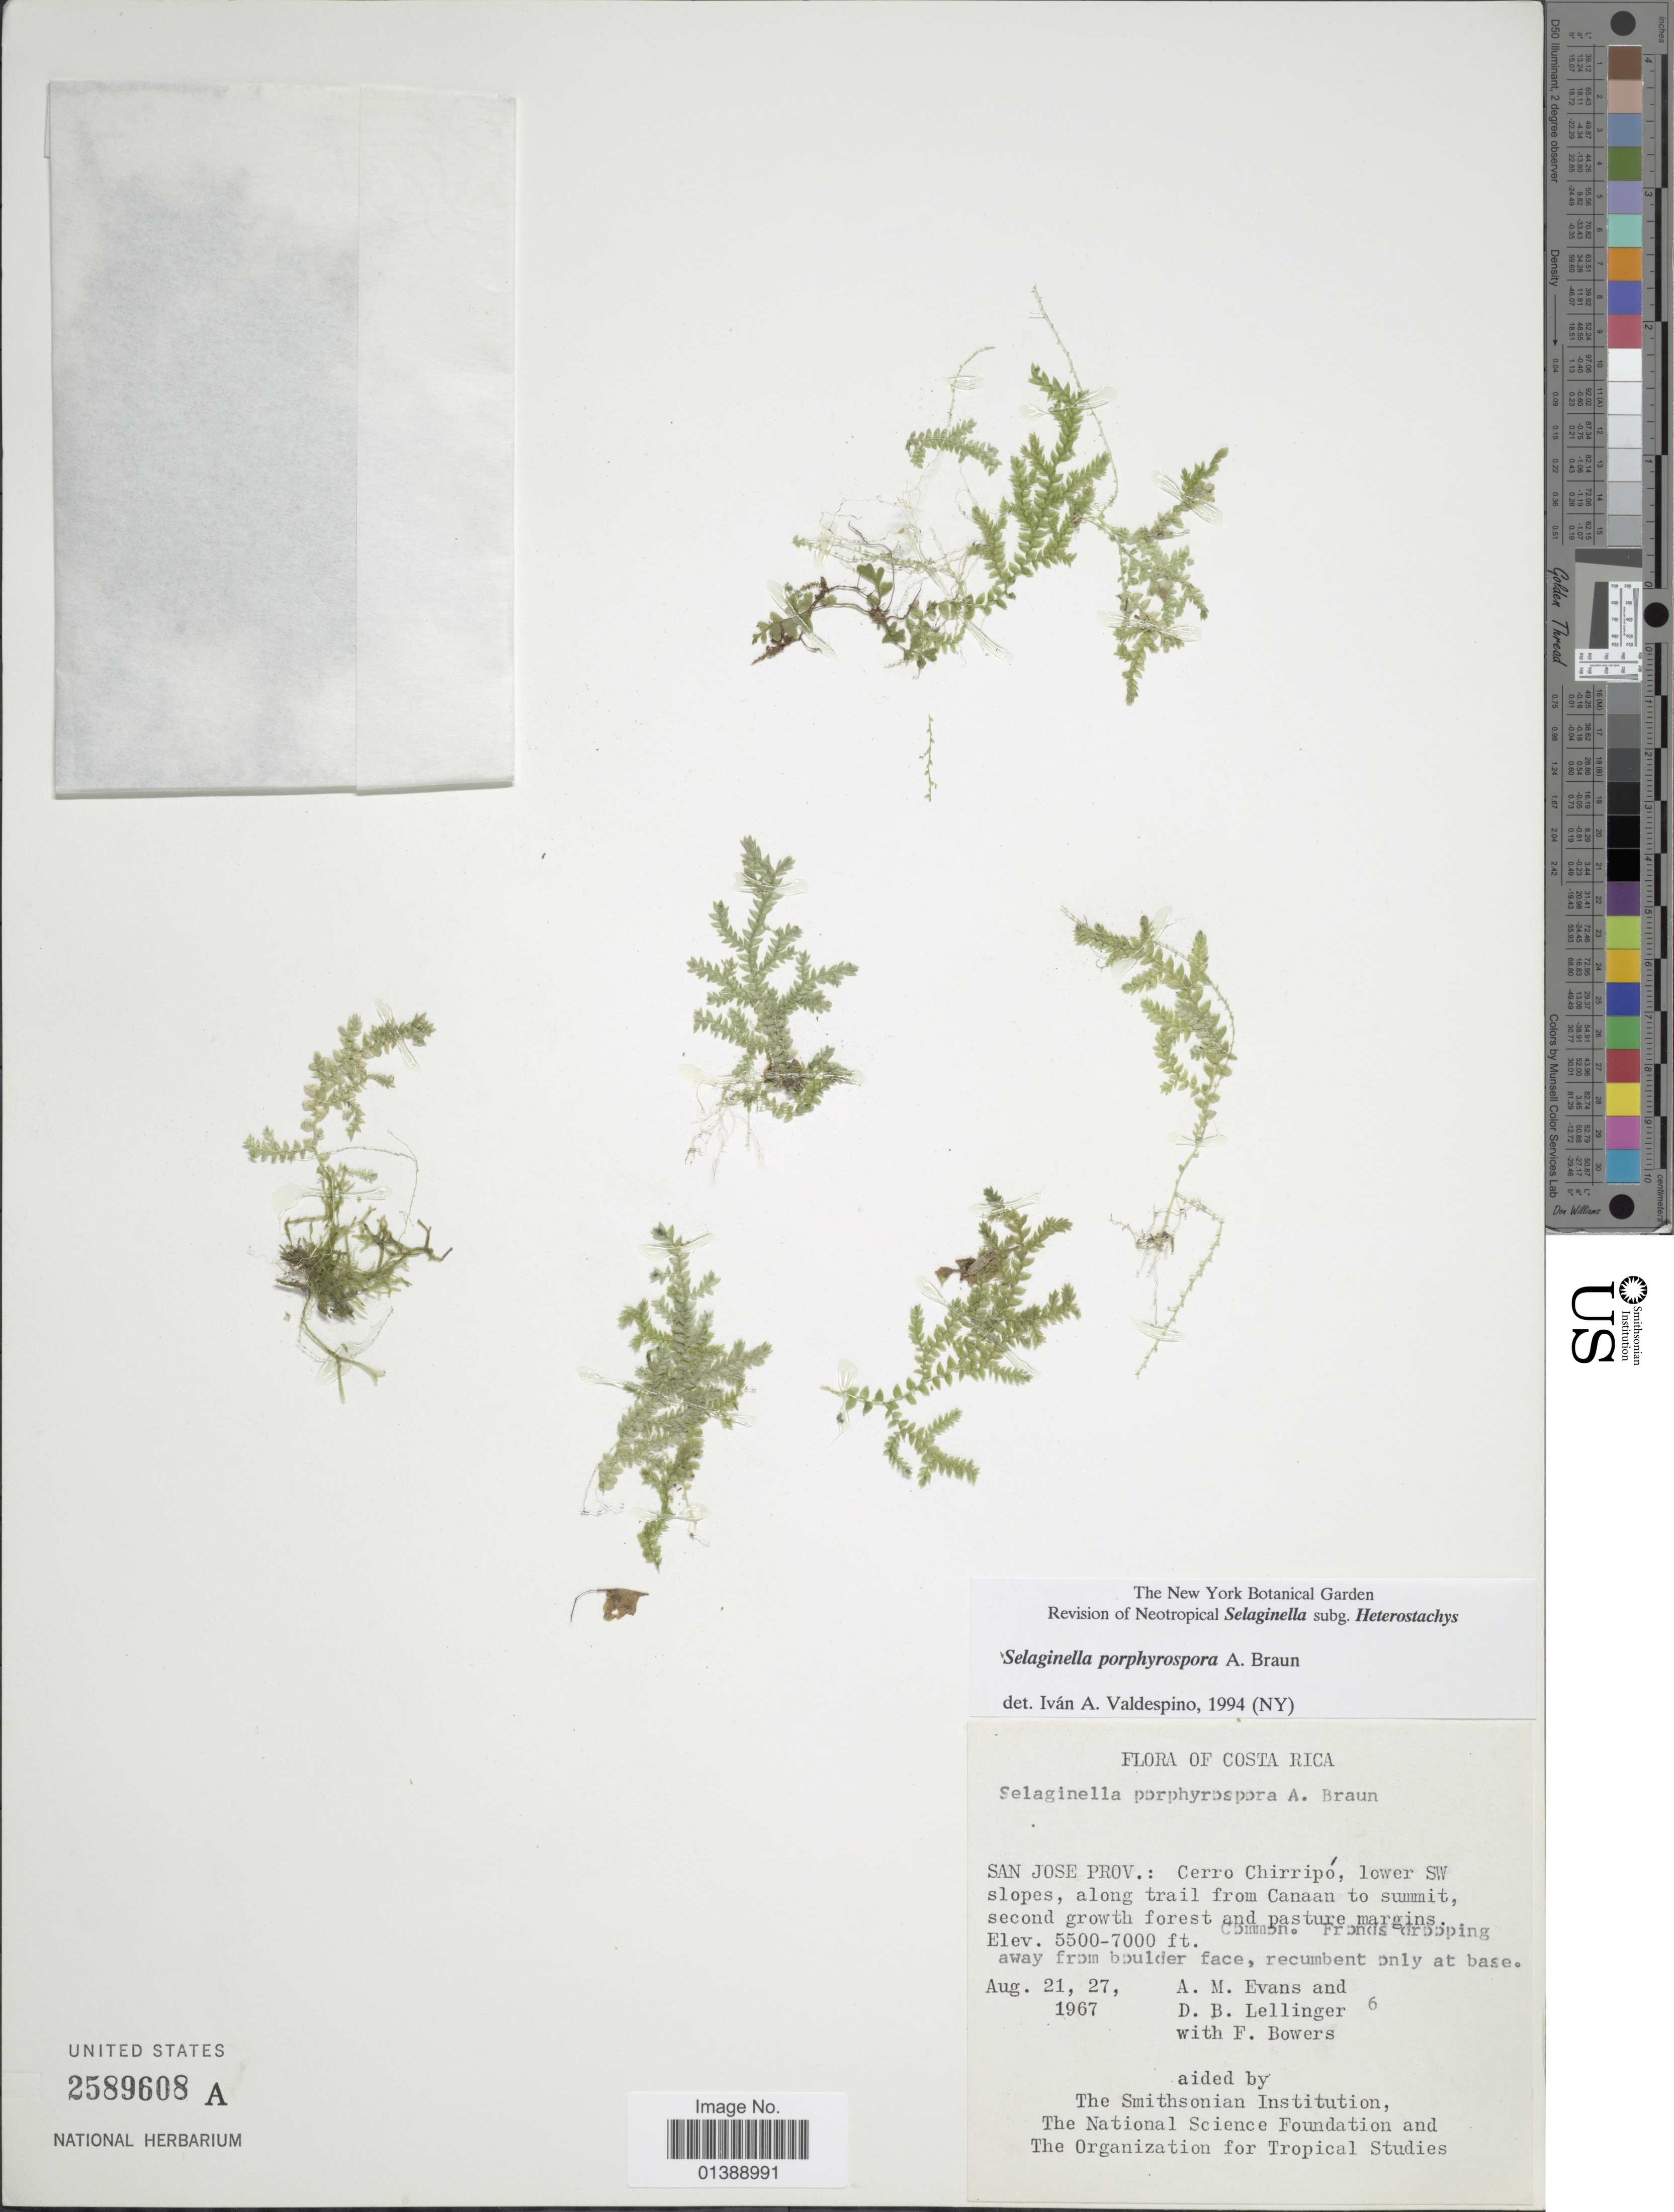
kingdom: Plantae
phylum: Tracheophyta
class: Lycopodiopsida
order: Selaginellales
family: Selaginellaceae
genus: Selaginella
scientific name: Selaginella porphyrospora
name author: A. Braun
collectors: A. M. Evans, D. B. Lellinger & F. Bowers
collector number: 6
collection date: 1967-08-21/1967-08-27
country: Costa Rica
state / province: San José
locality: Cerro Chirripó, lower SW slopes, along trail from Canaan to summit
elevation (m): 1676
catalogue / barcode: US 2589608A